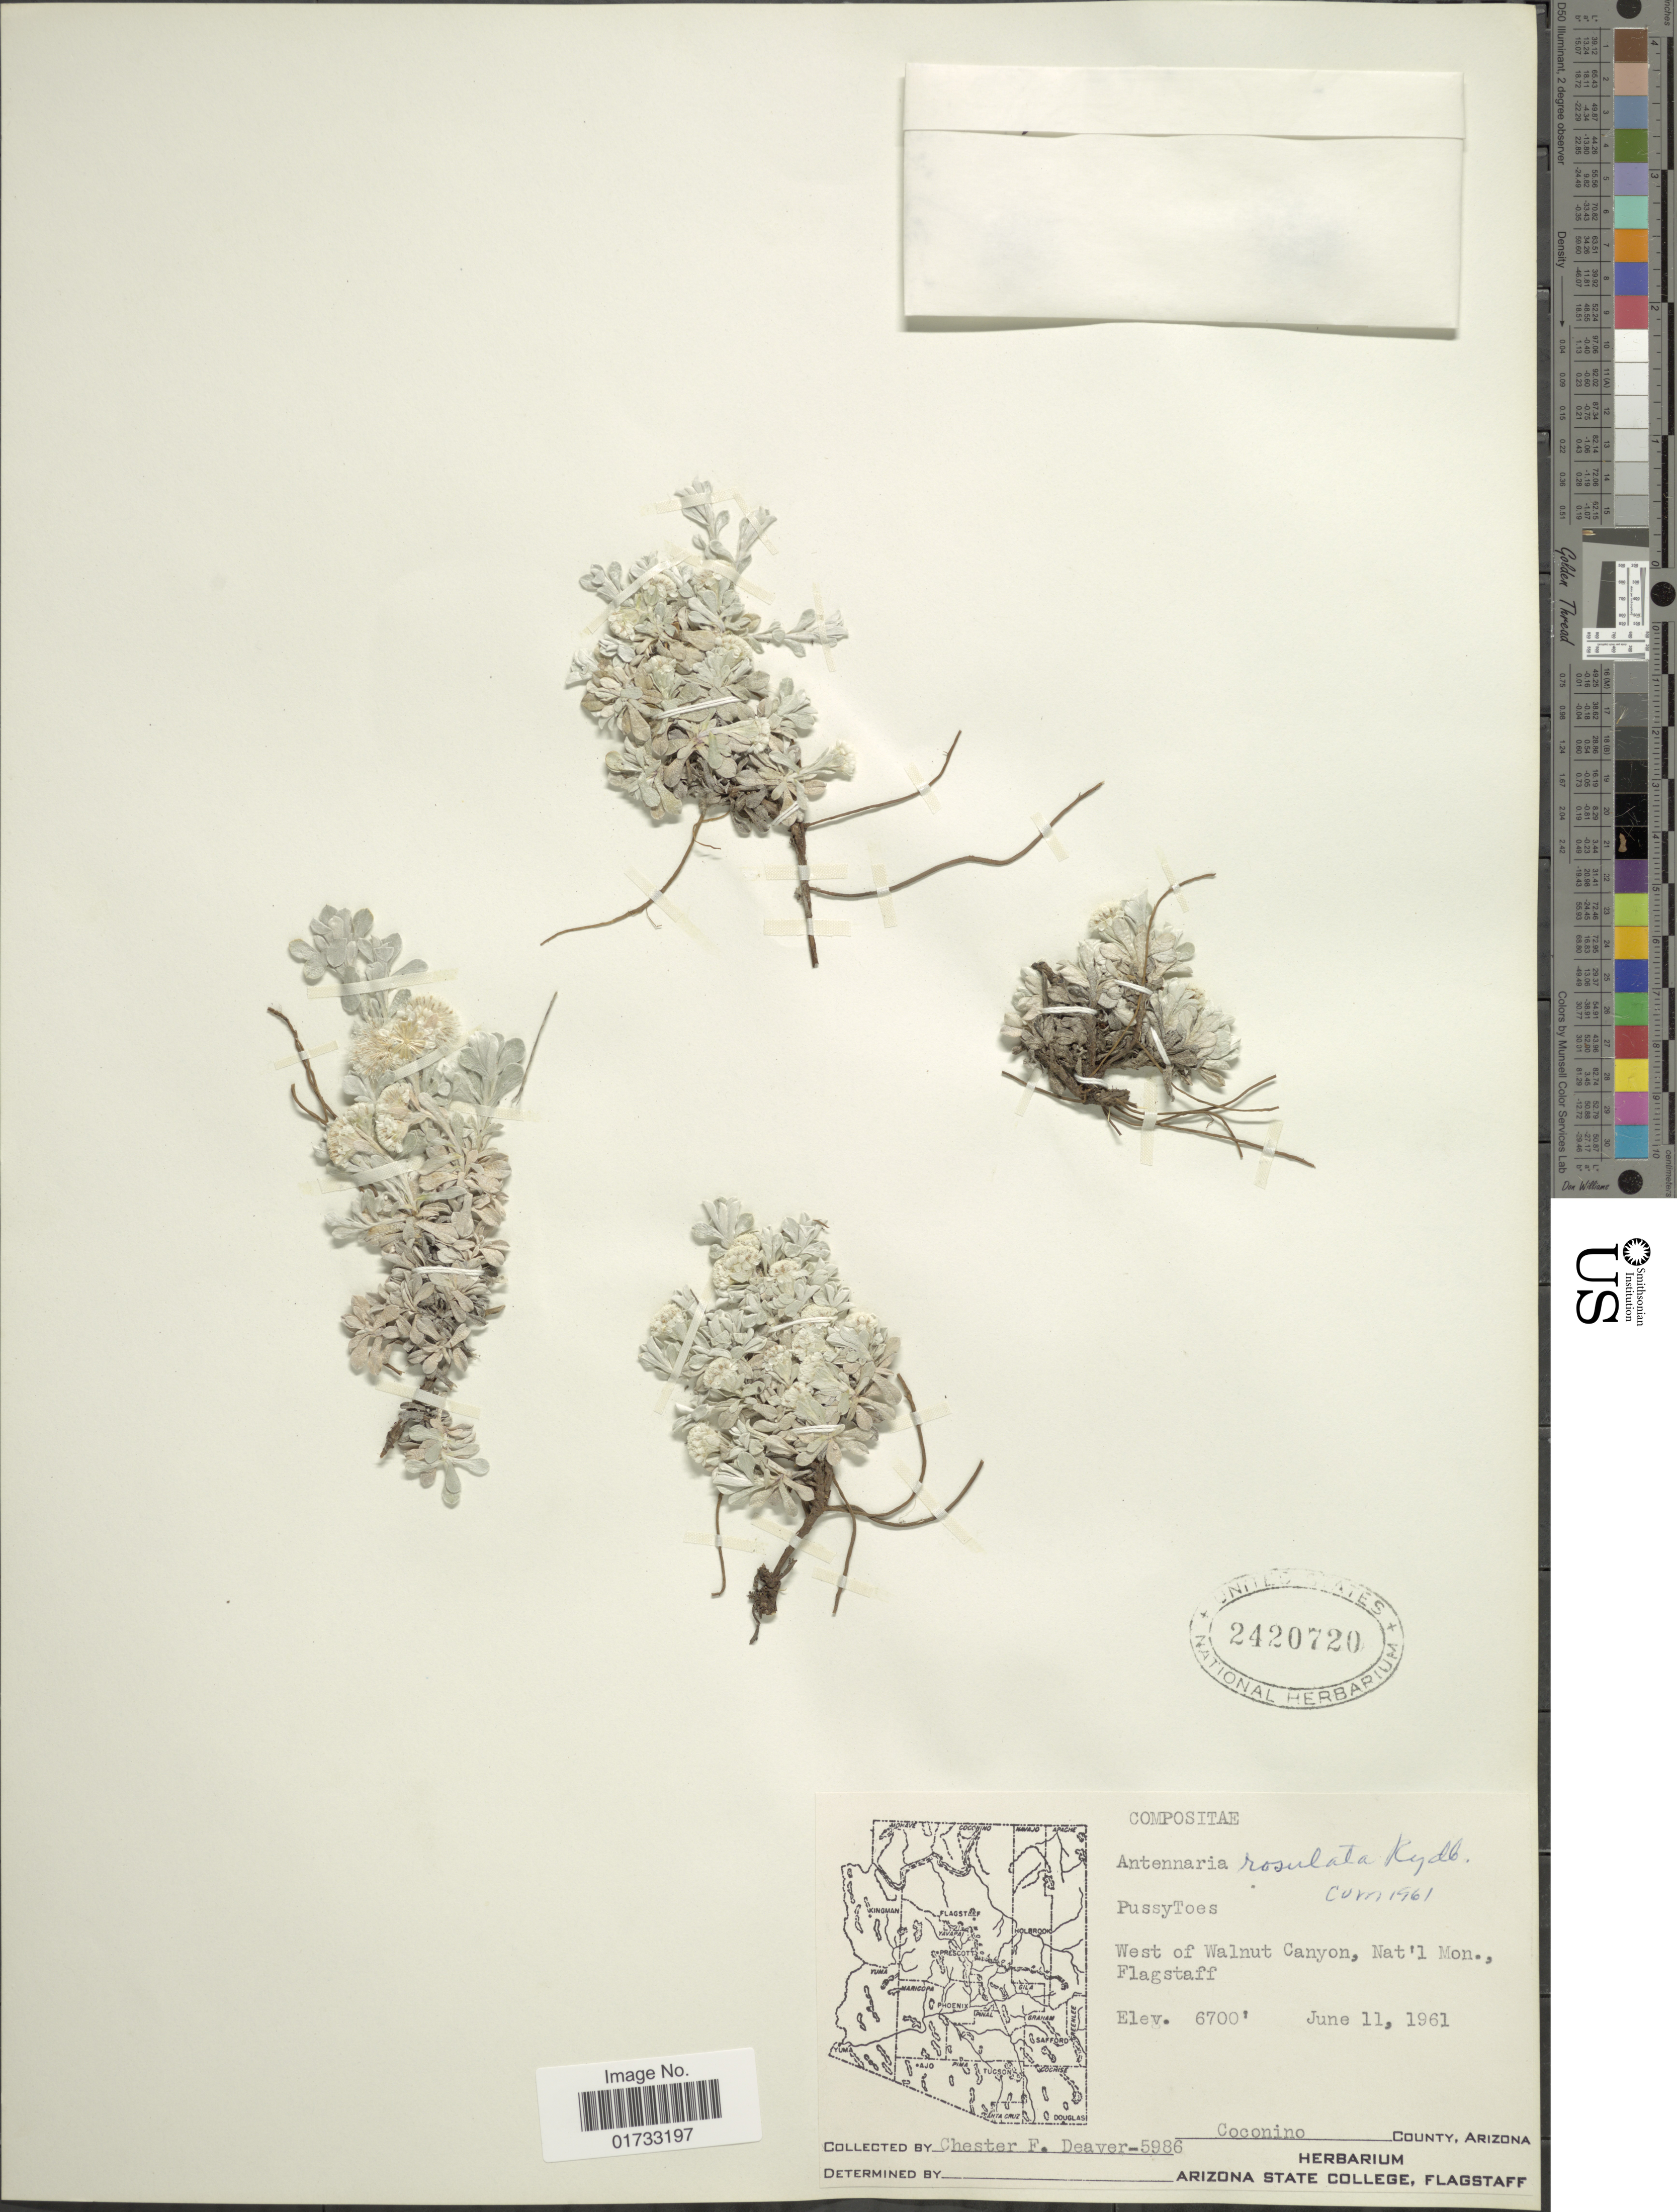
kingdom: Plantae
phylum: Tracheophyta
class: Magnoliopsida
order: Asterales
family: Asteraceae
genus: Antennaria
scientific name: Antennaria rosulata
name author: Rydb.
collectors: C. Deaver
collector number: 5986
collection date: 1961-06-11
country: United States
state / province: Arizona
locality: West of Walnut Canyon, Nat'l Mon. Flagstaff, Coconino County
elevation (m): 2042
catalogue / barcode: US 2420720